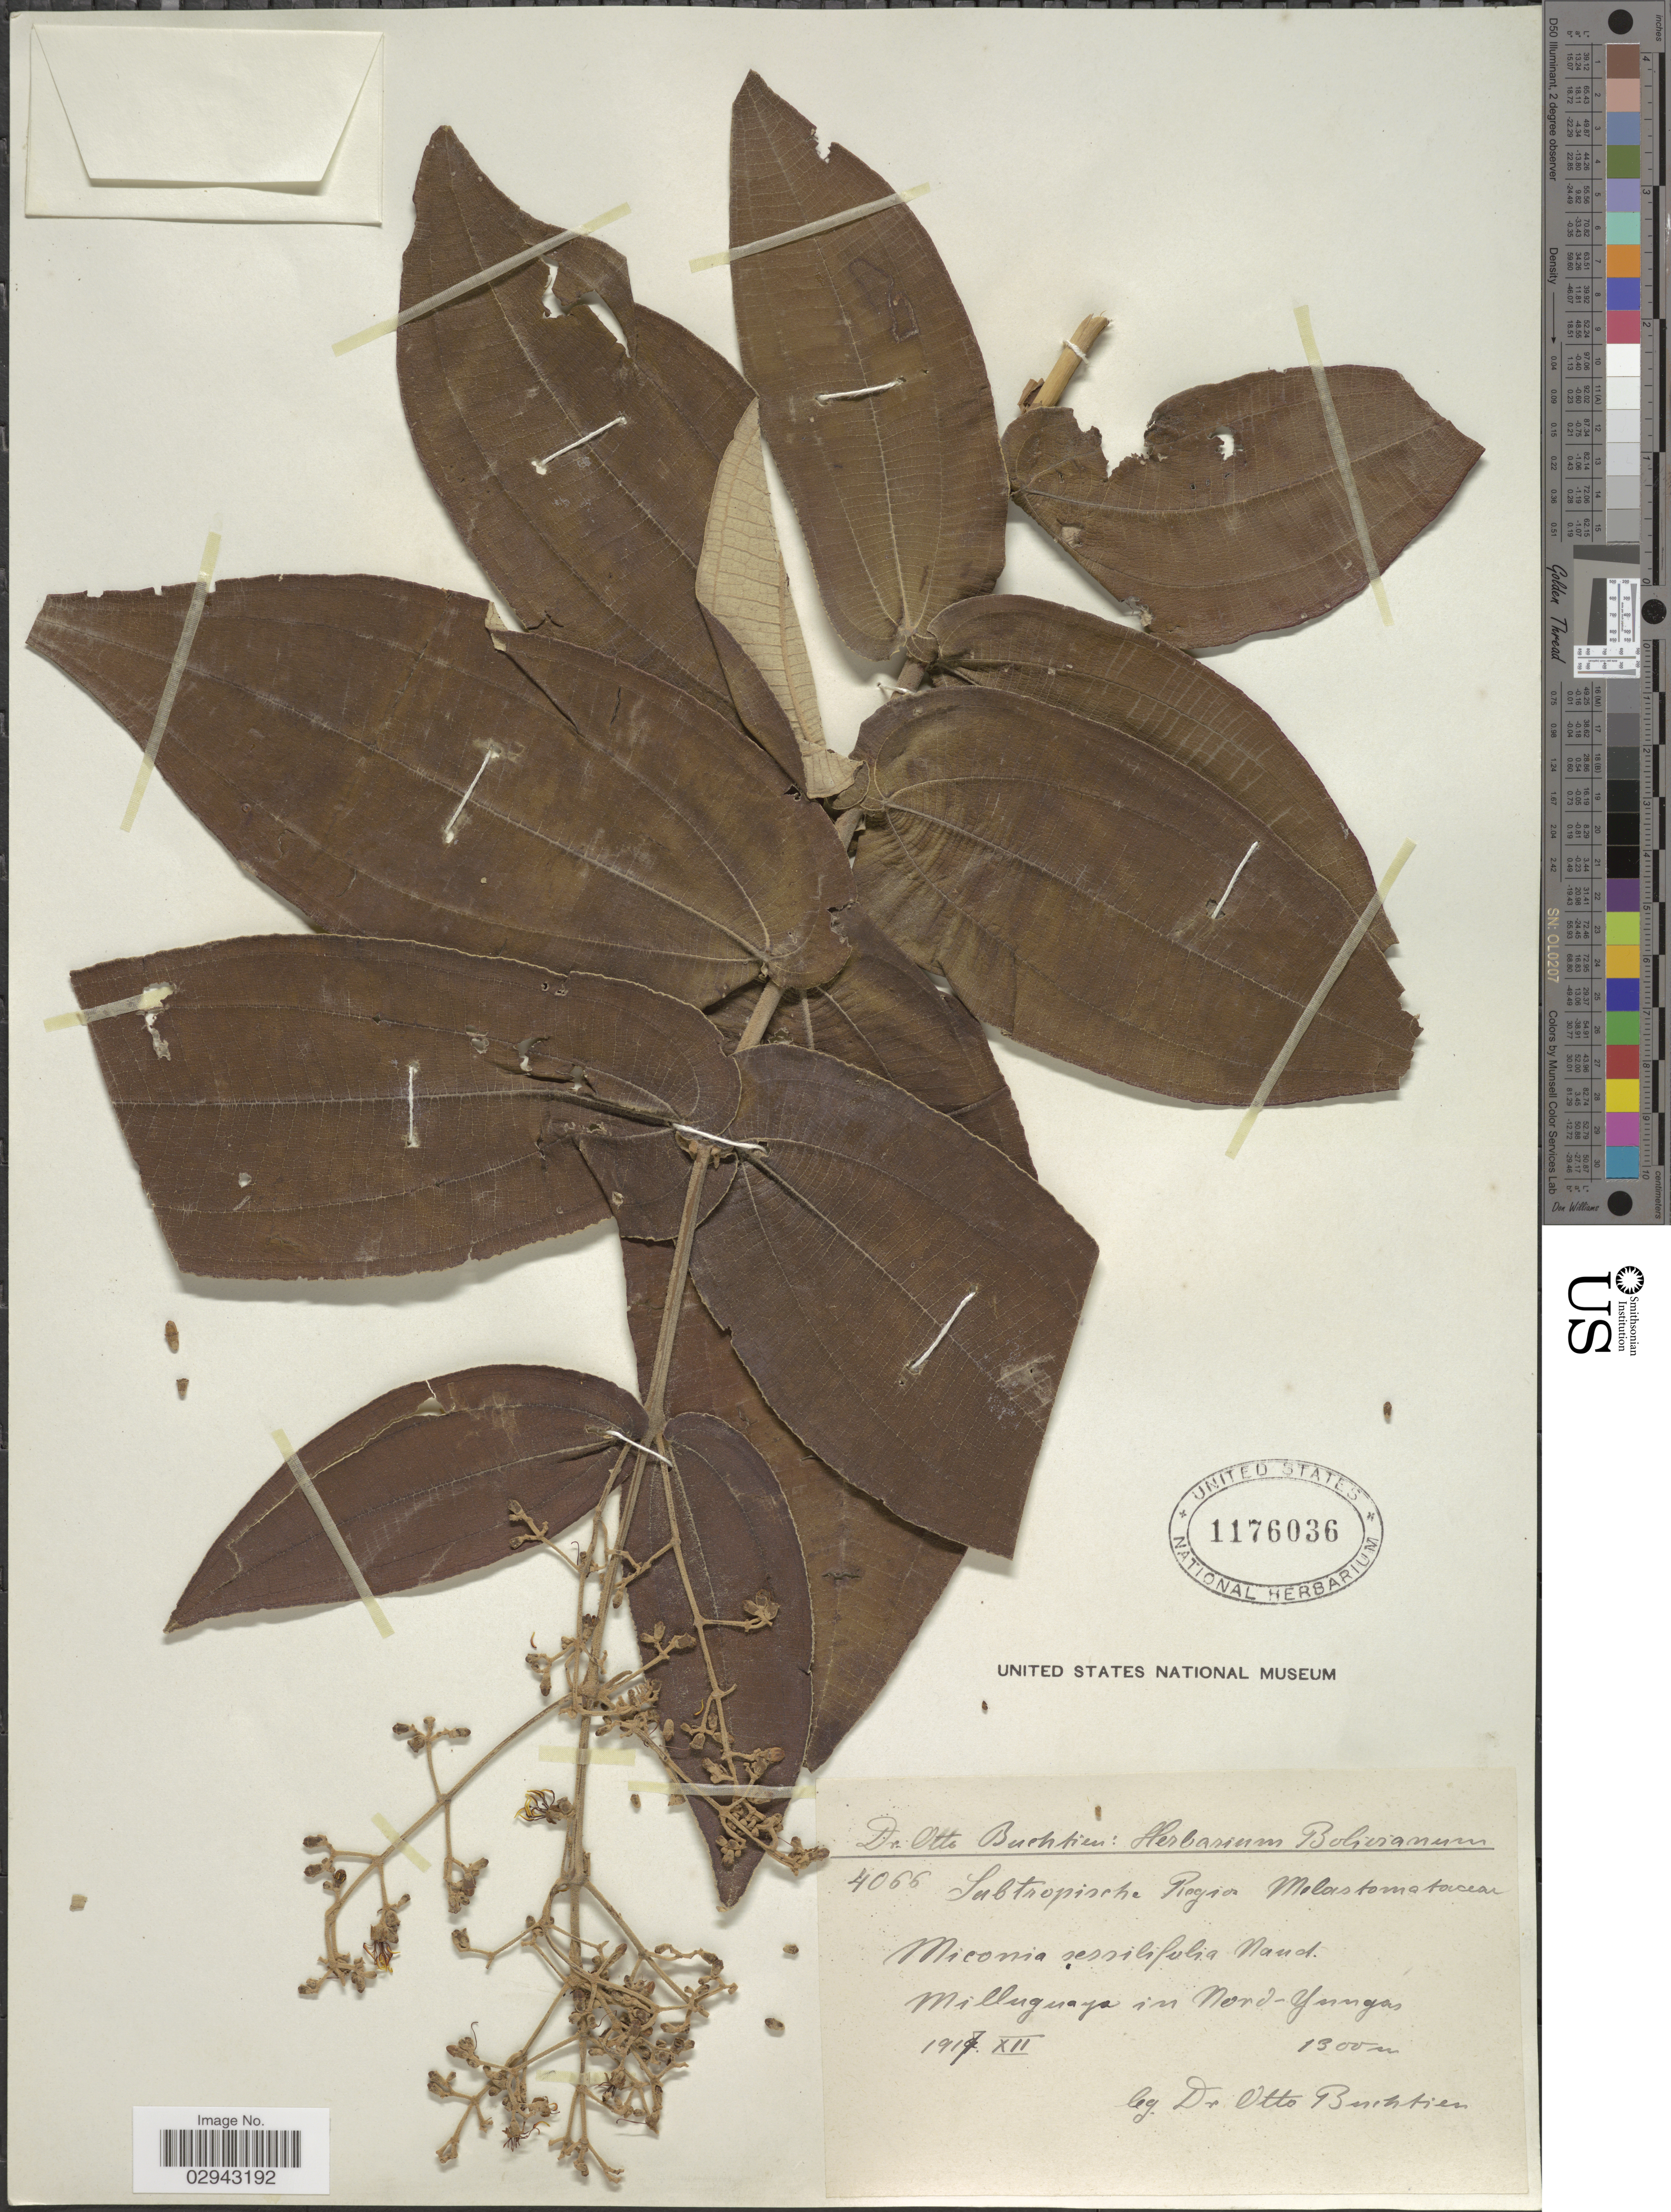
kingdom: Plantae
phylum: Tracheophyta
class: Magnoliopsida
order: Myrtales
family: Melastomataceae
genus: Miconia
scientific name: Miconia subsessilifolia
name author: Wurdack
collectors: O. Buchtien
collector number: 4066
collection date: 1919-12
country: Bolivia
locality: Milluguaga in Nord-Yungas.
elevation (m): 1300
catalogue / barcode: US 1176036